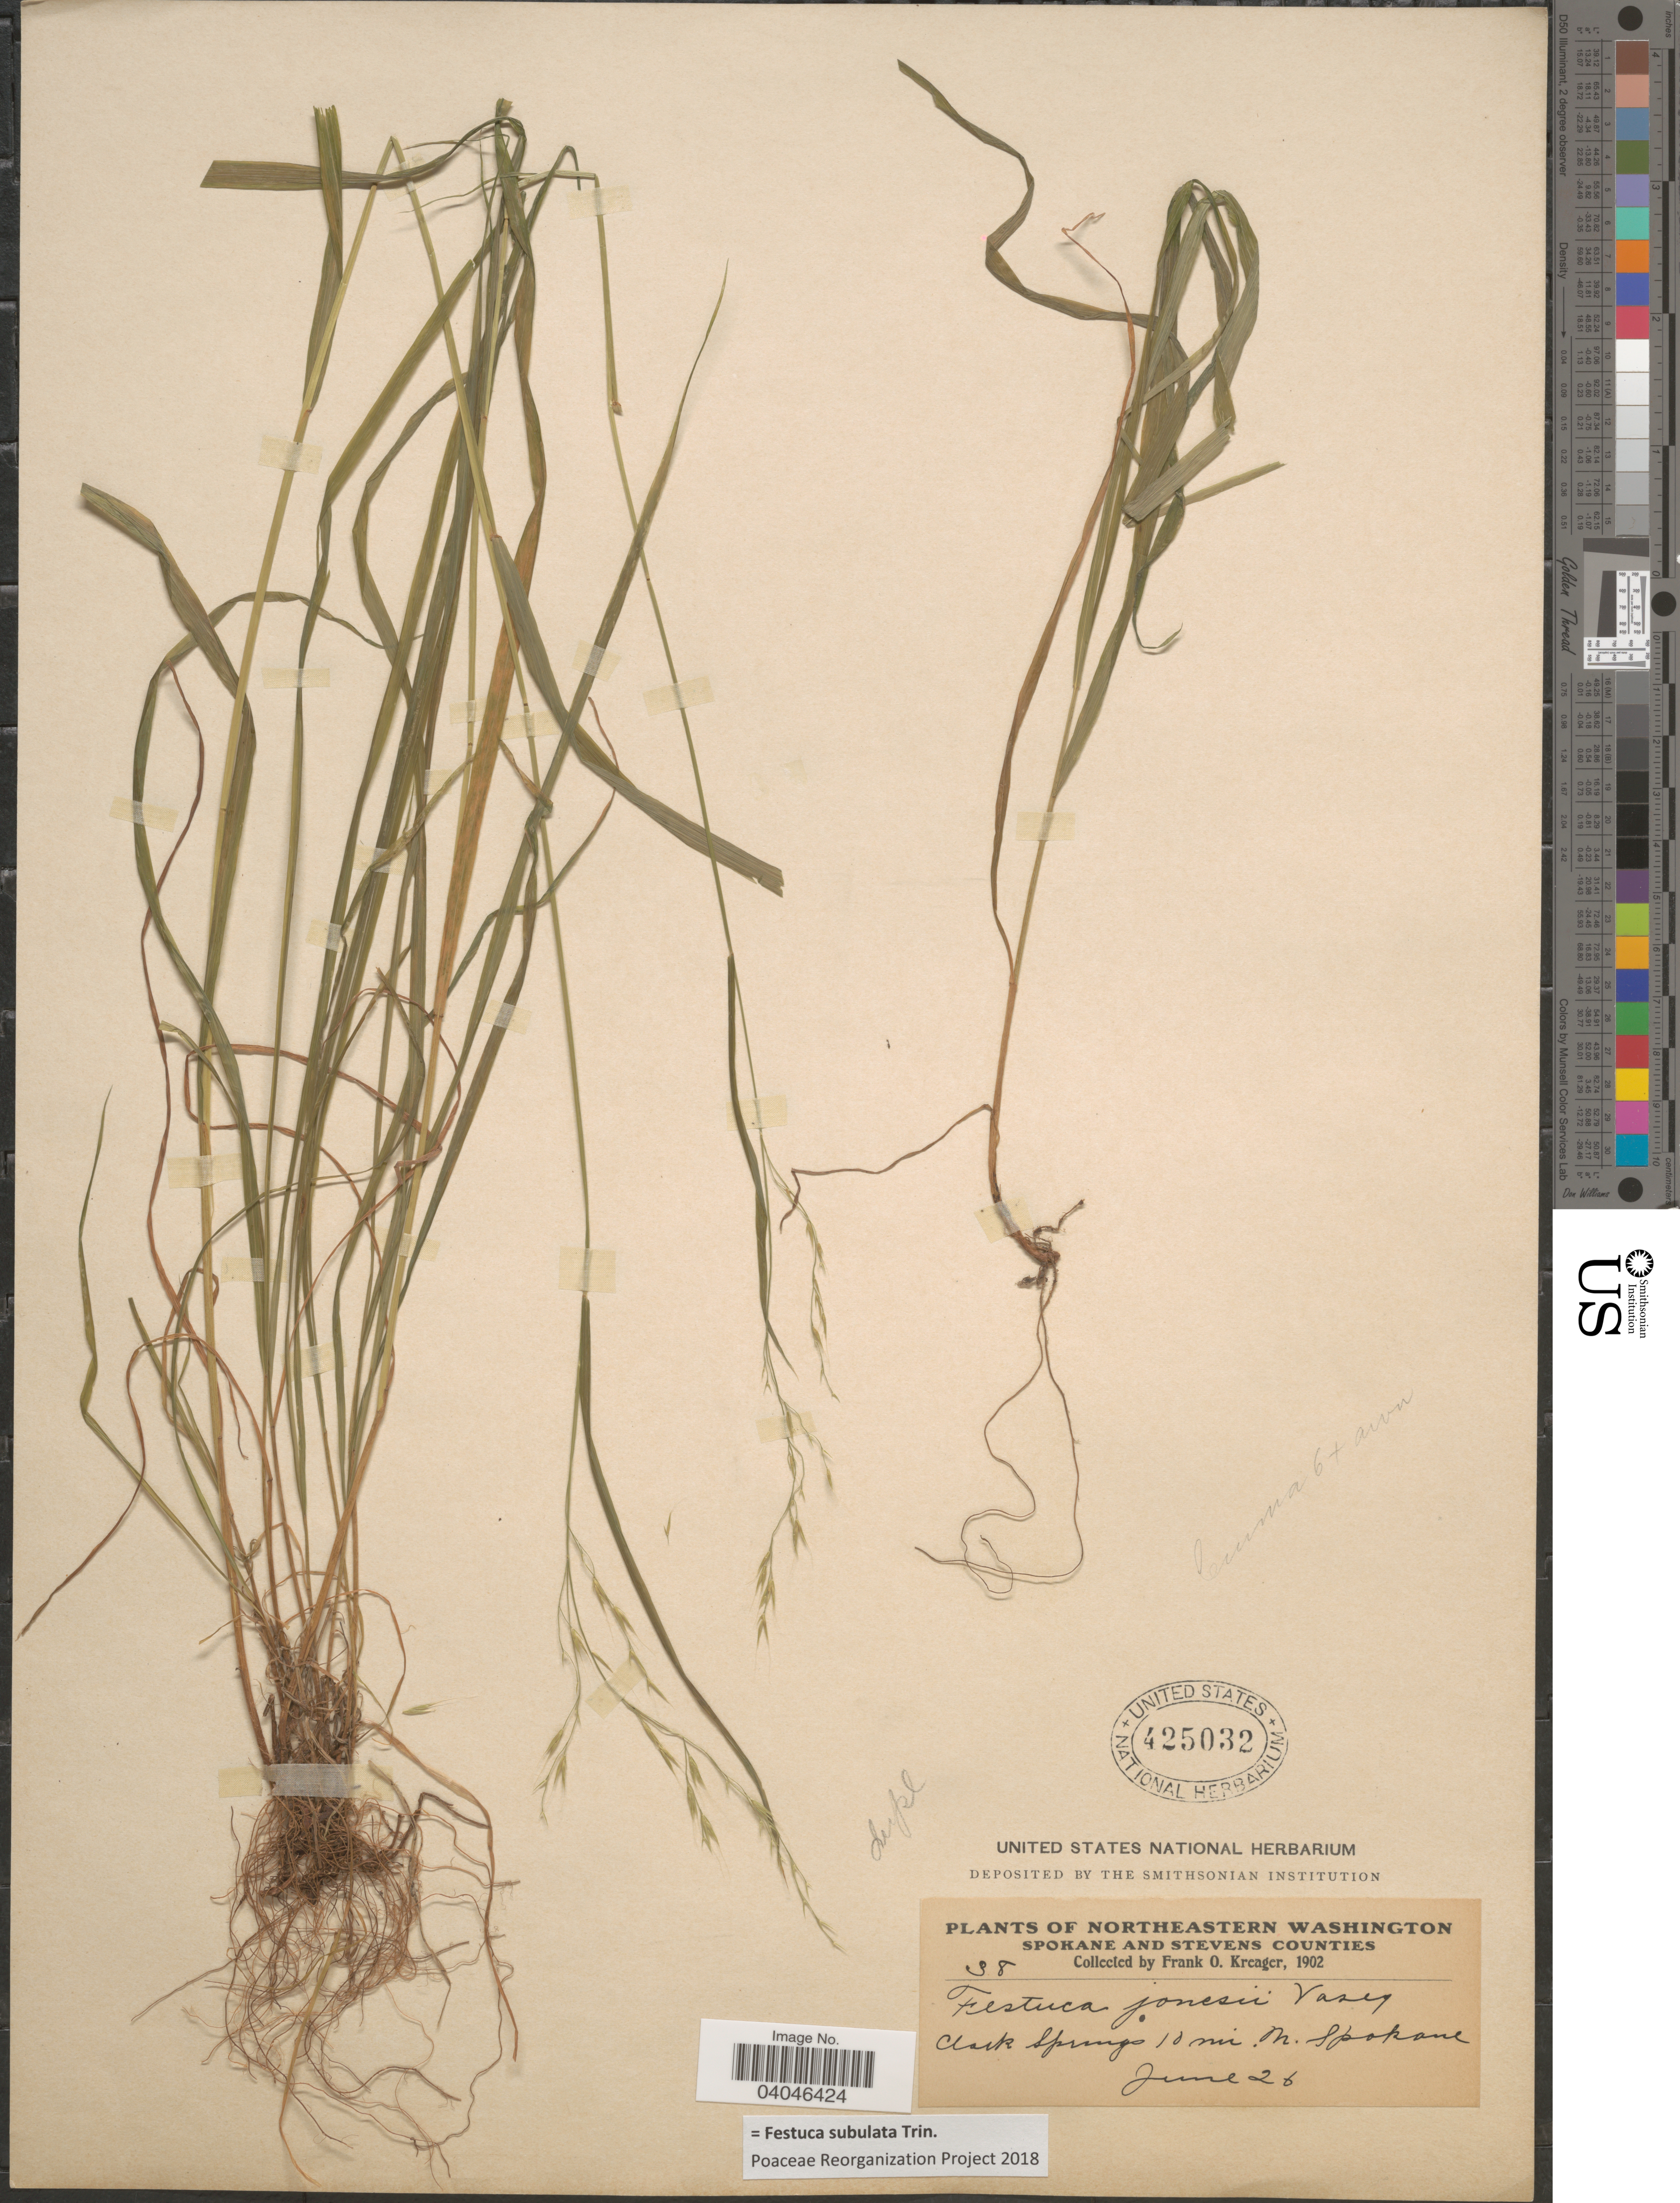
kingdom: Plantae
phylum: Tracheophyta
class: Liliopsida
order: Poales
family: Poaceae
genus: Festuca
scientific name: Festuca subulata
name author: Trin.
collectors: F. Kreager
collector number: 38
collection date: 1902-06-26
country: United States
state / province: Washington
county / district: Spokane / Stevens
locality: Northeastern Washington. Spokane and Stevens Counties. Clark Springs 10 mi. N. Spokane.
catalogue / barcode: US 425032